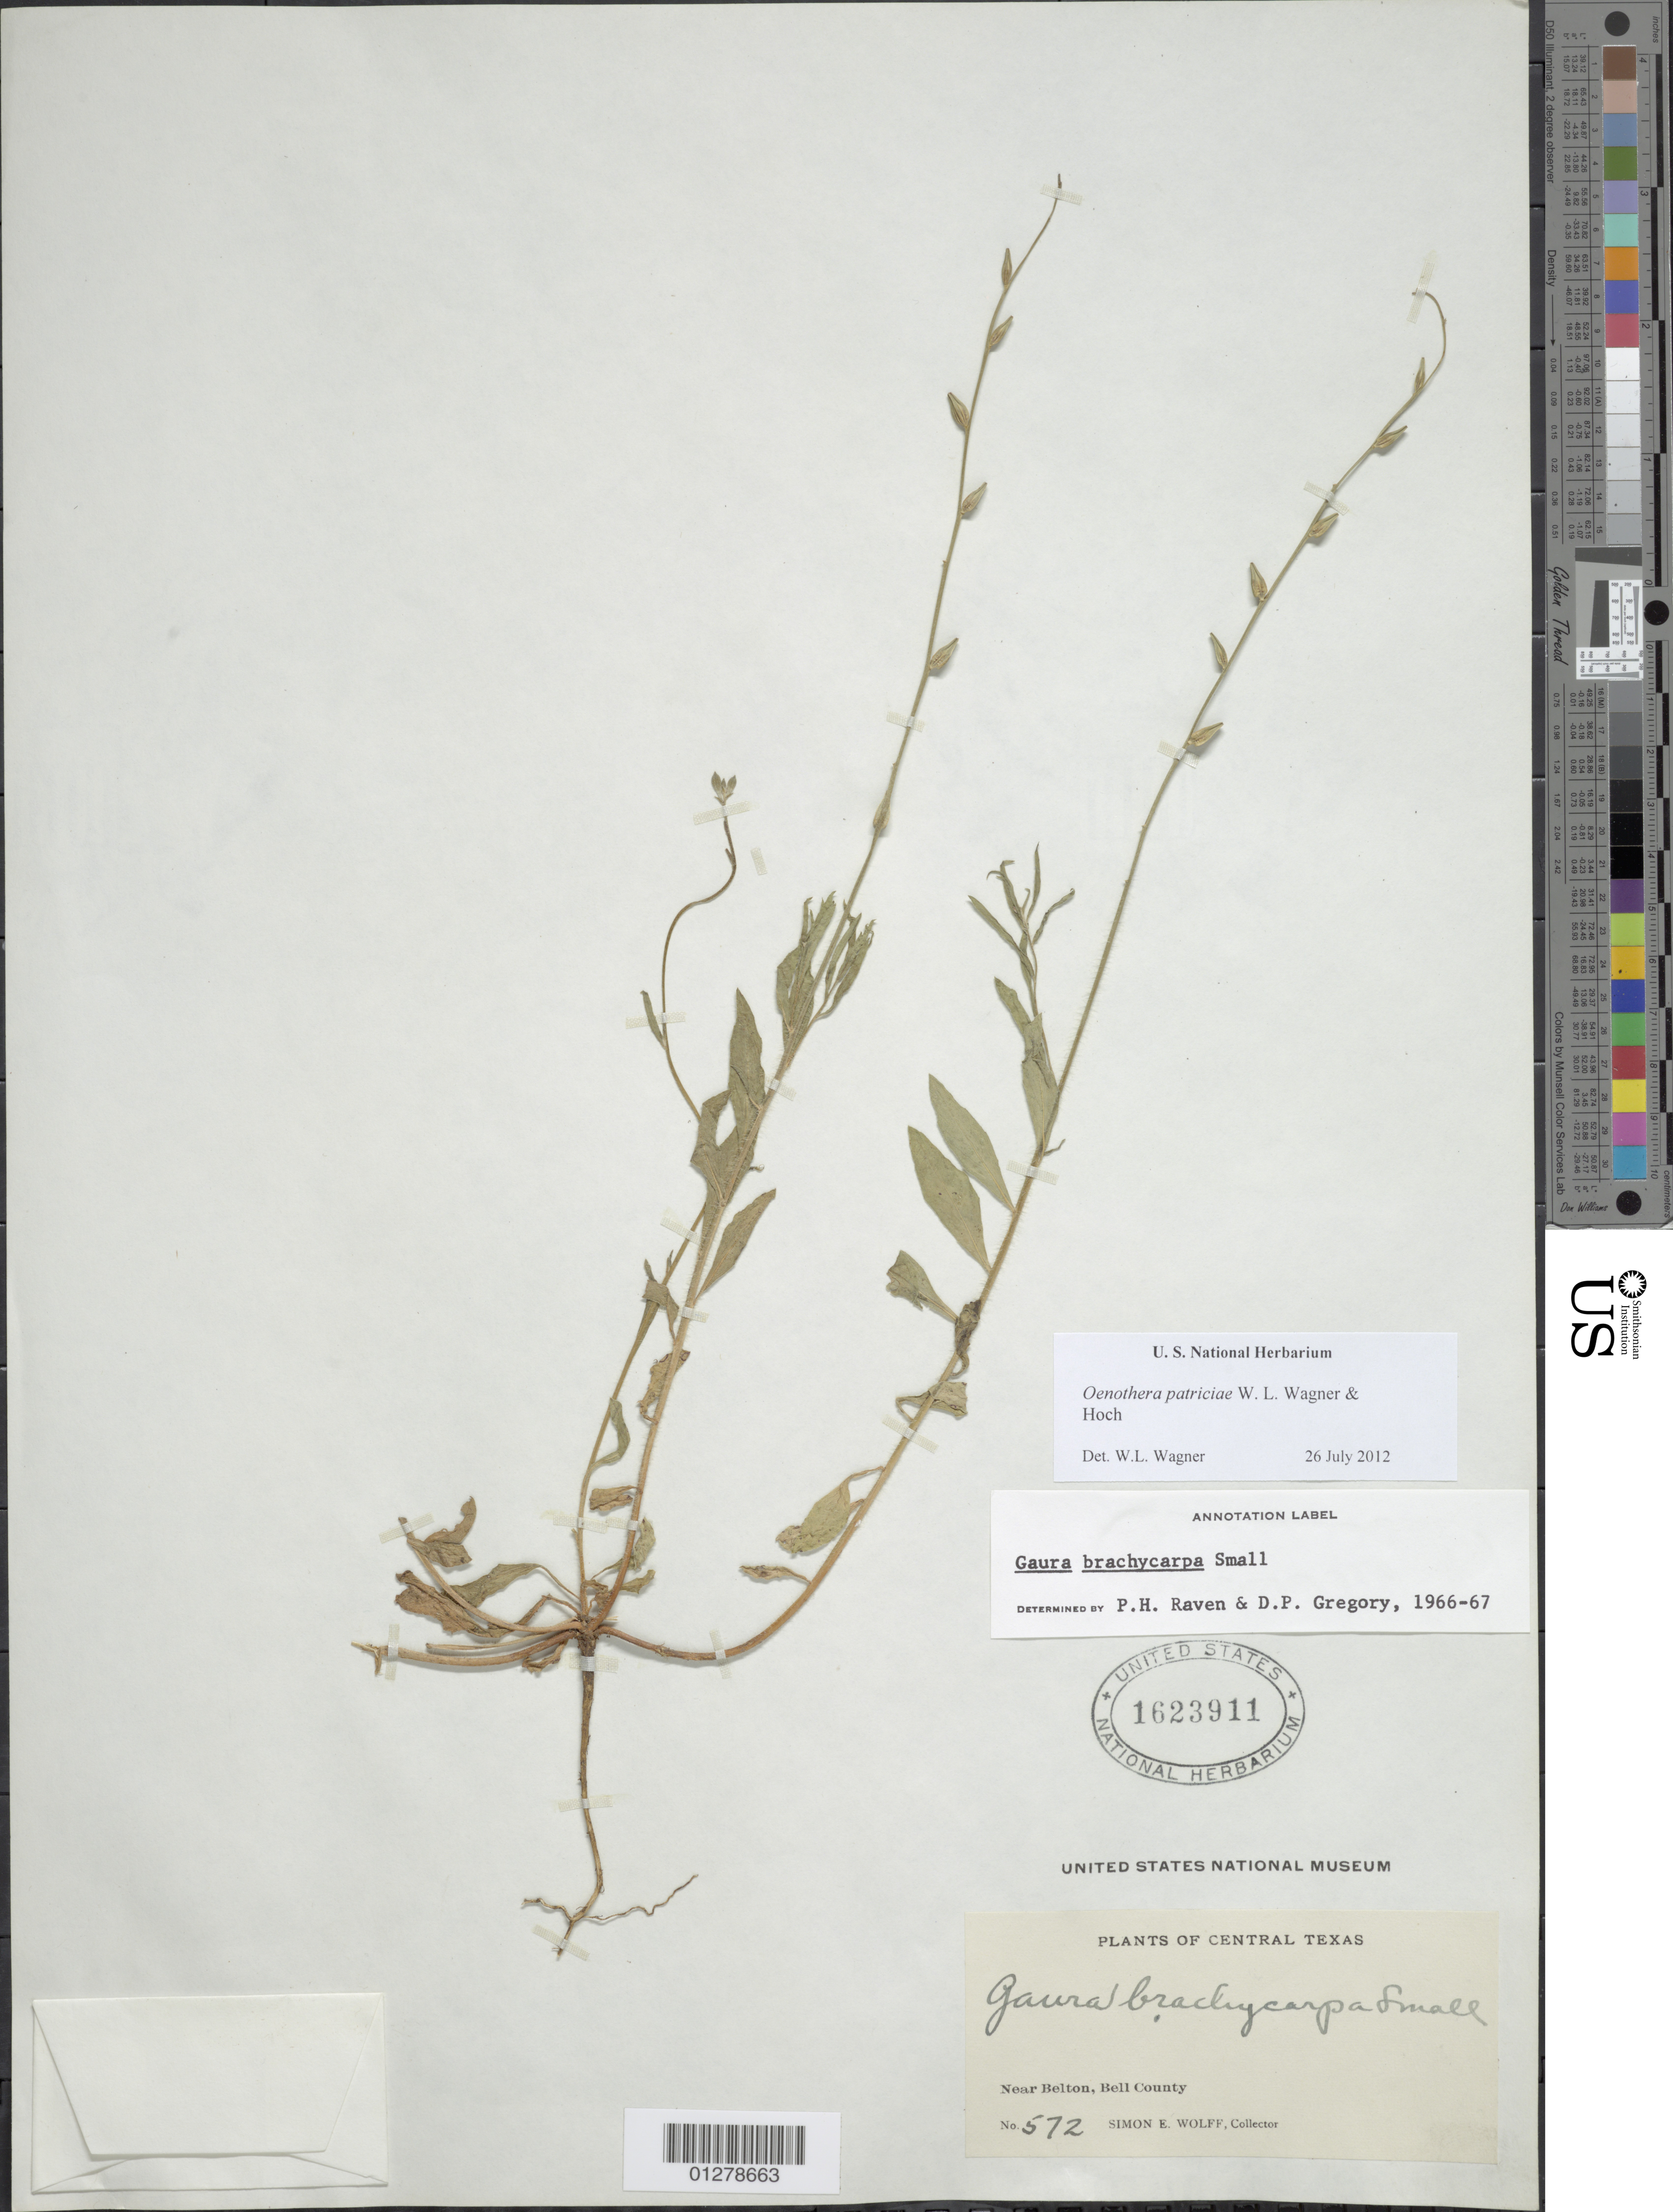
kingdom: Plantae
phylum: Tracheophyta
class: Magnoliopsida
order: Myrtales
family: Onagraceae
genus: Oenothera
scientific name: Oenothera patriciae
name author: W.L. Wagner & Hoch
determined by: Wagner, W. L., (BOT), Smithsonian Institution - National Museum of Natural History (UNITED STATES)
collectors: S. E. Wolff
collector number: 572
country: United States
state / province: Texas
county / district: Bell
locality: Near Belton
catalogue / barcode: US 1623911